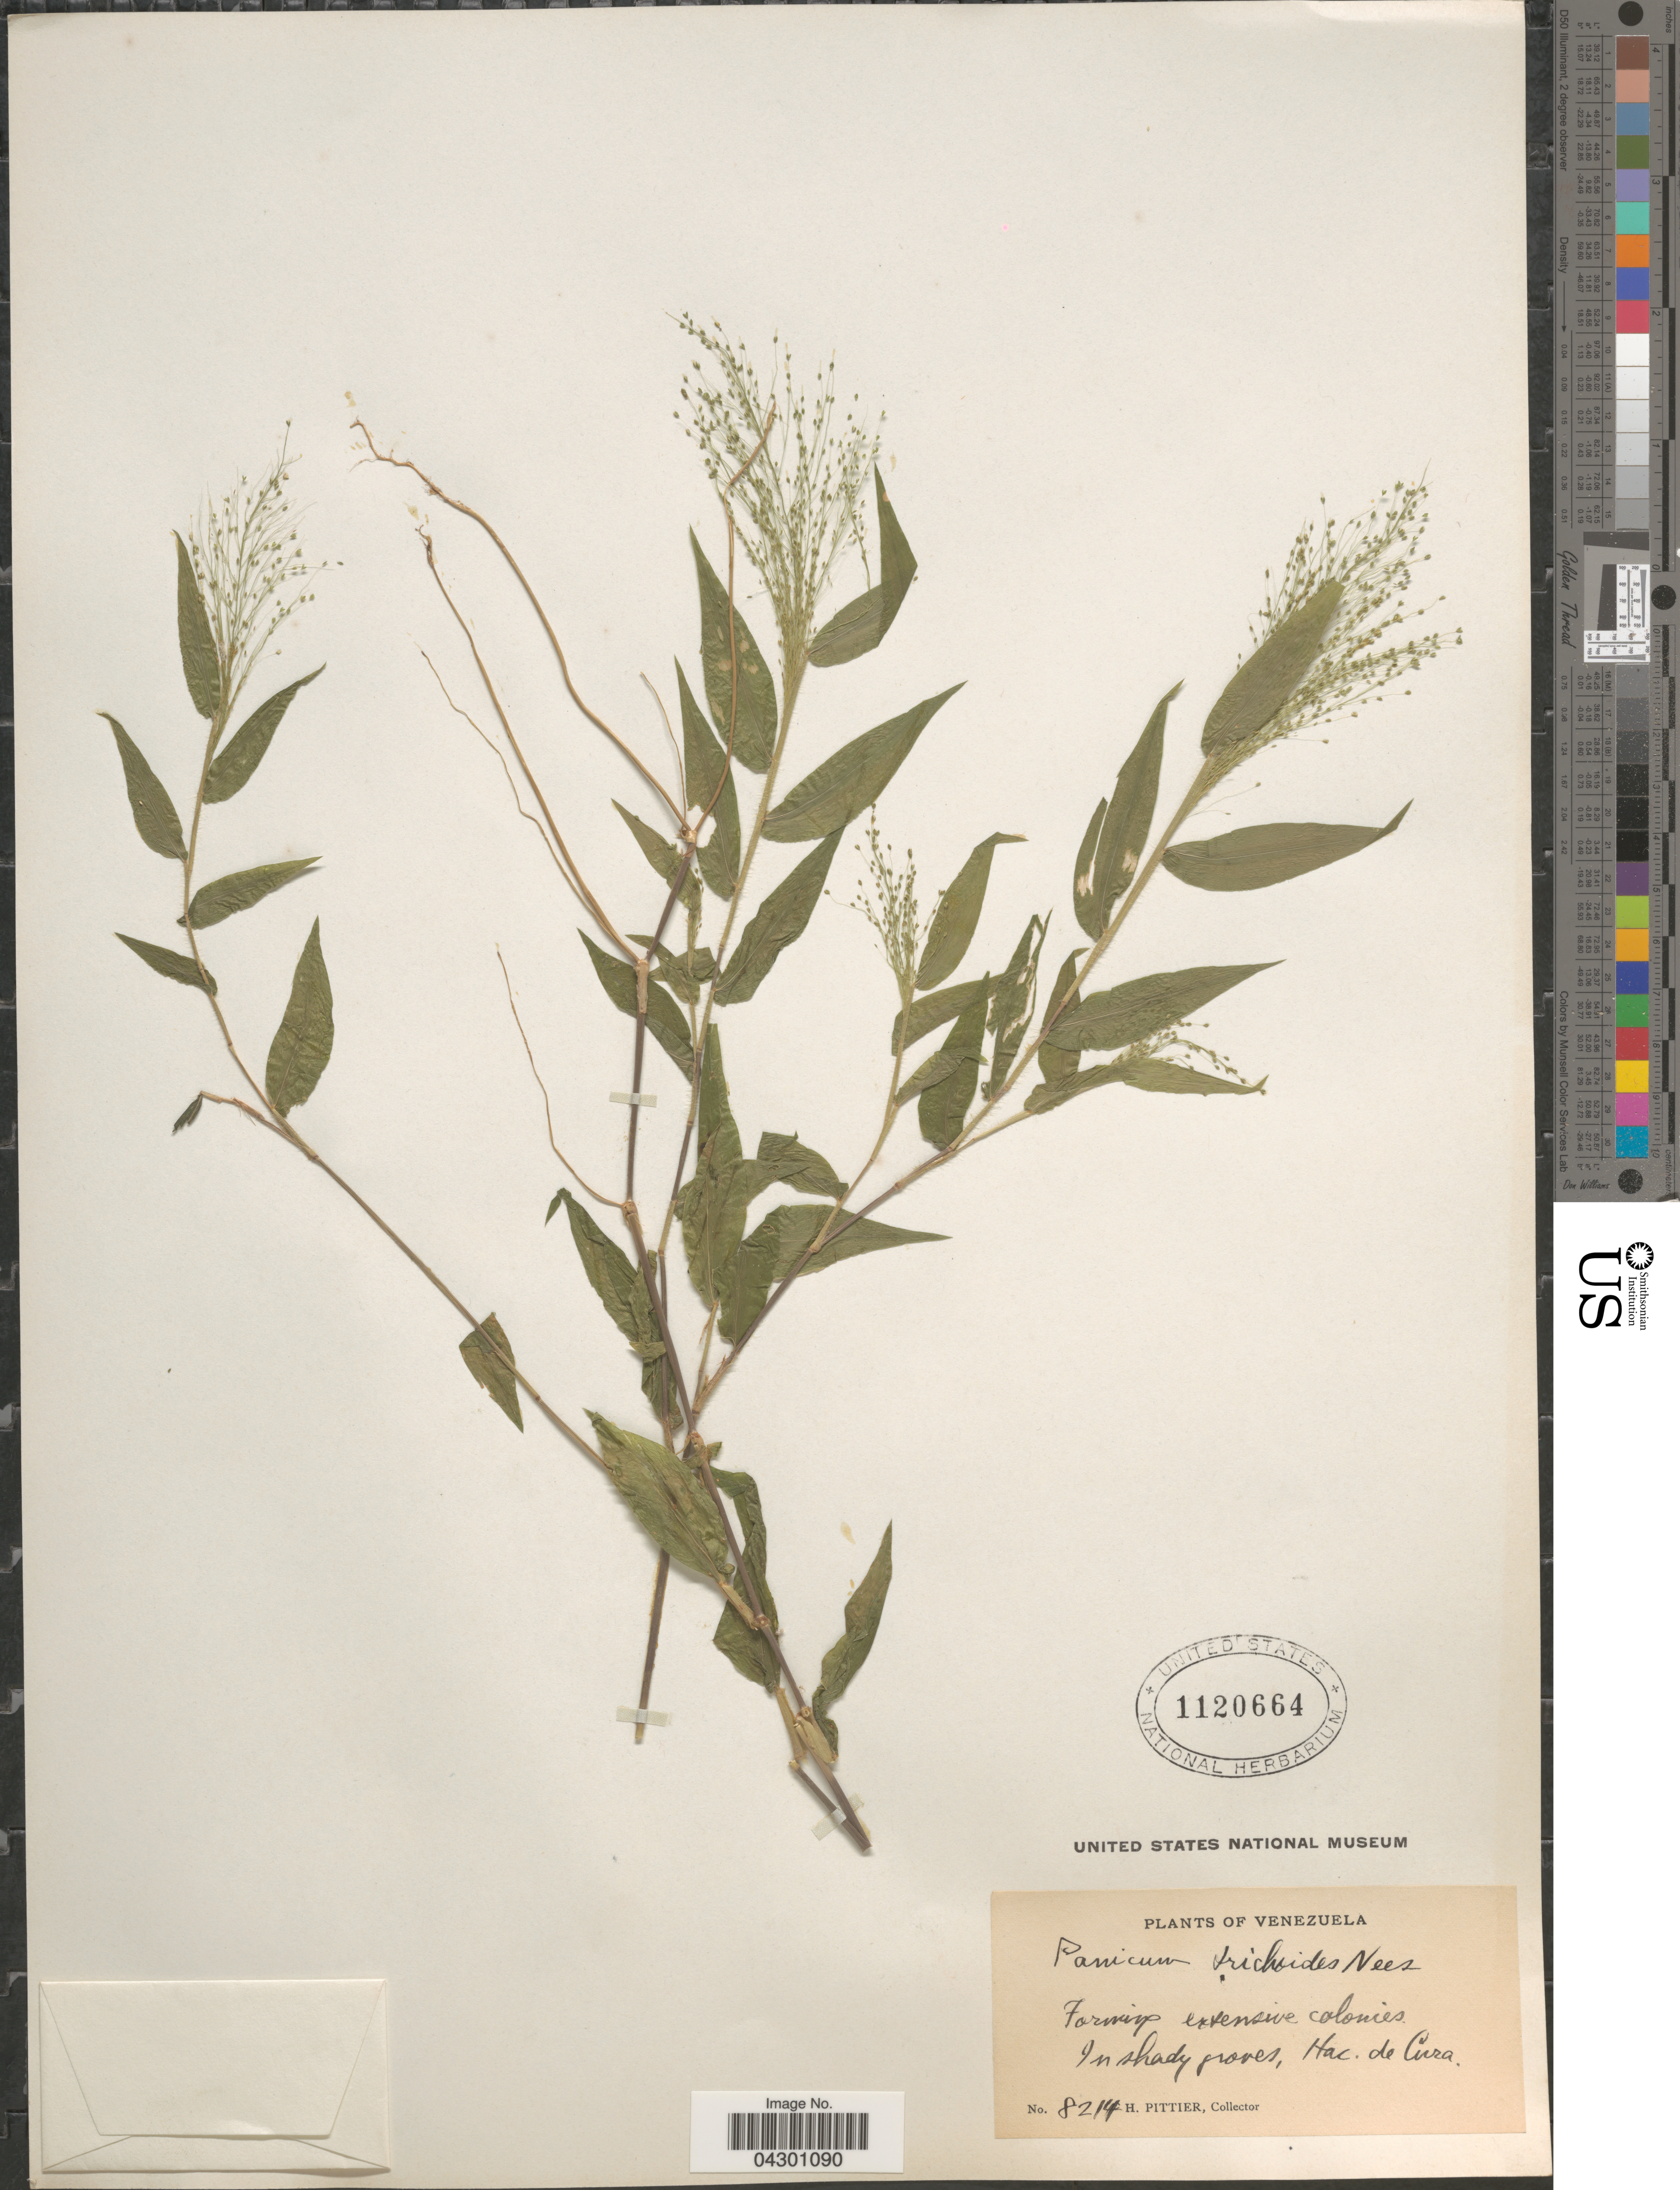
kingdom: Plantae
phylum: Tracheophyta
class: Liliopsida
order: Poales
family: Poaceae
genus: Panicum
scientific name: Panicum trichoides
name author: Sw.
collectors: H. F. Pittier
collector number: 8214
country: Venezuela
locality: Hac. de Cura.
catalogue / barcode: US 1120664